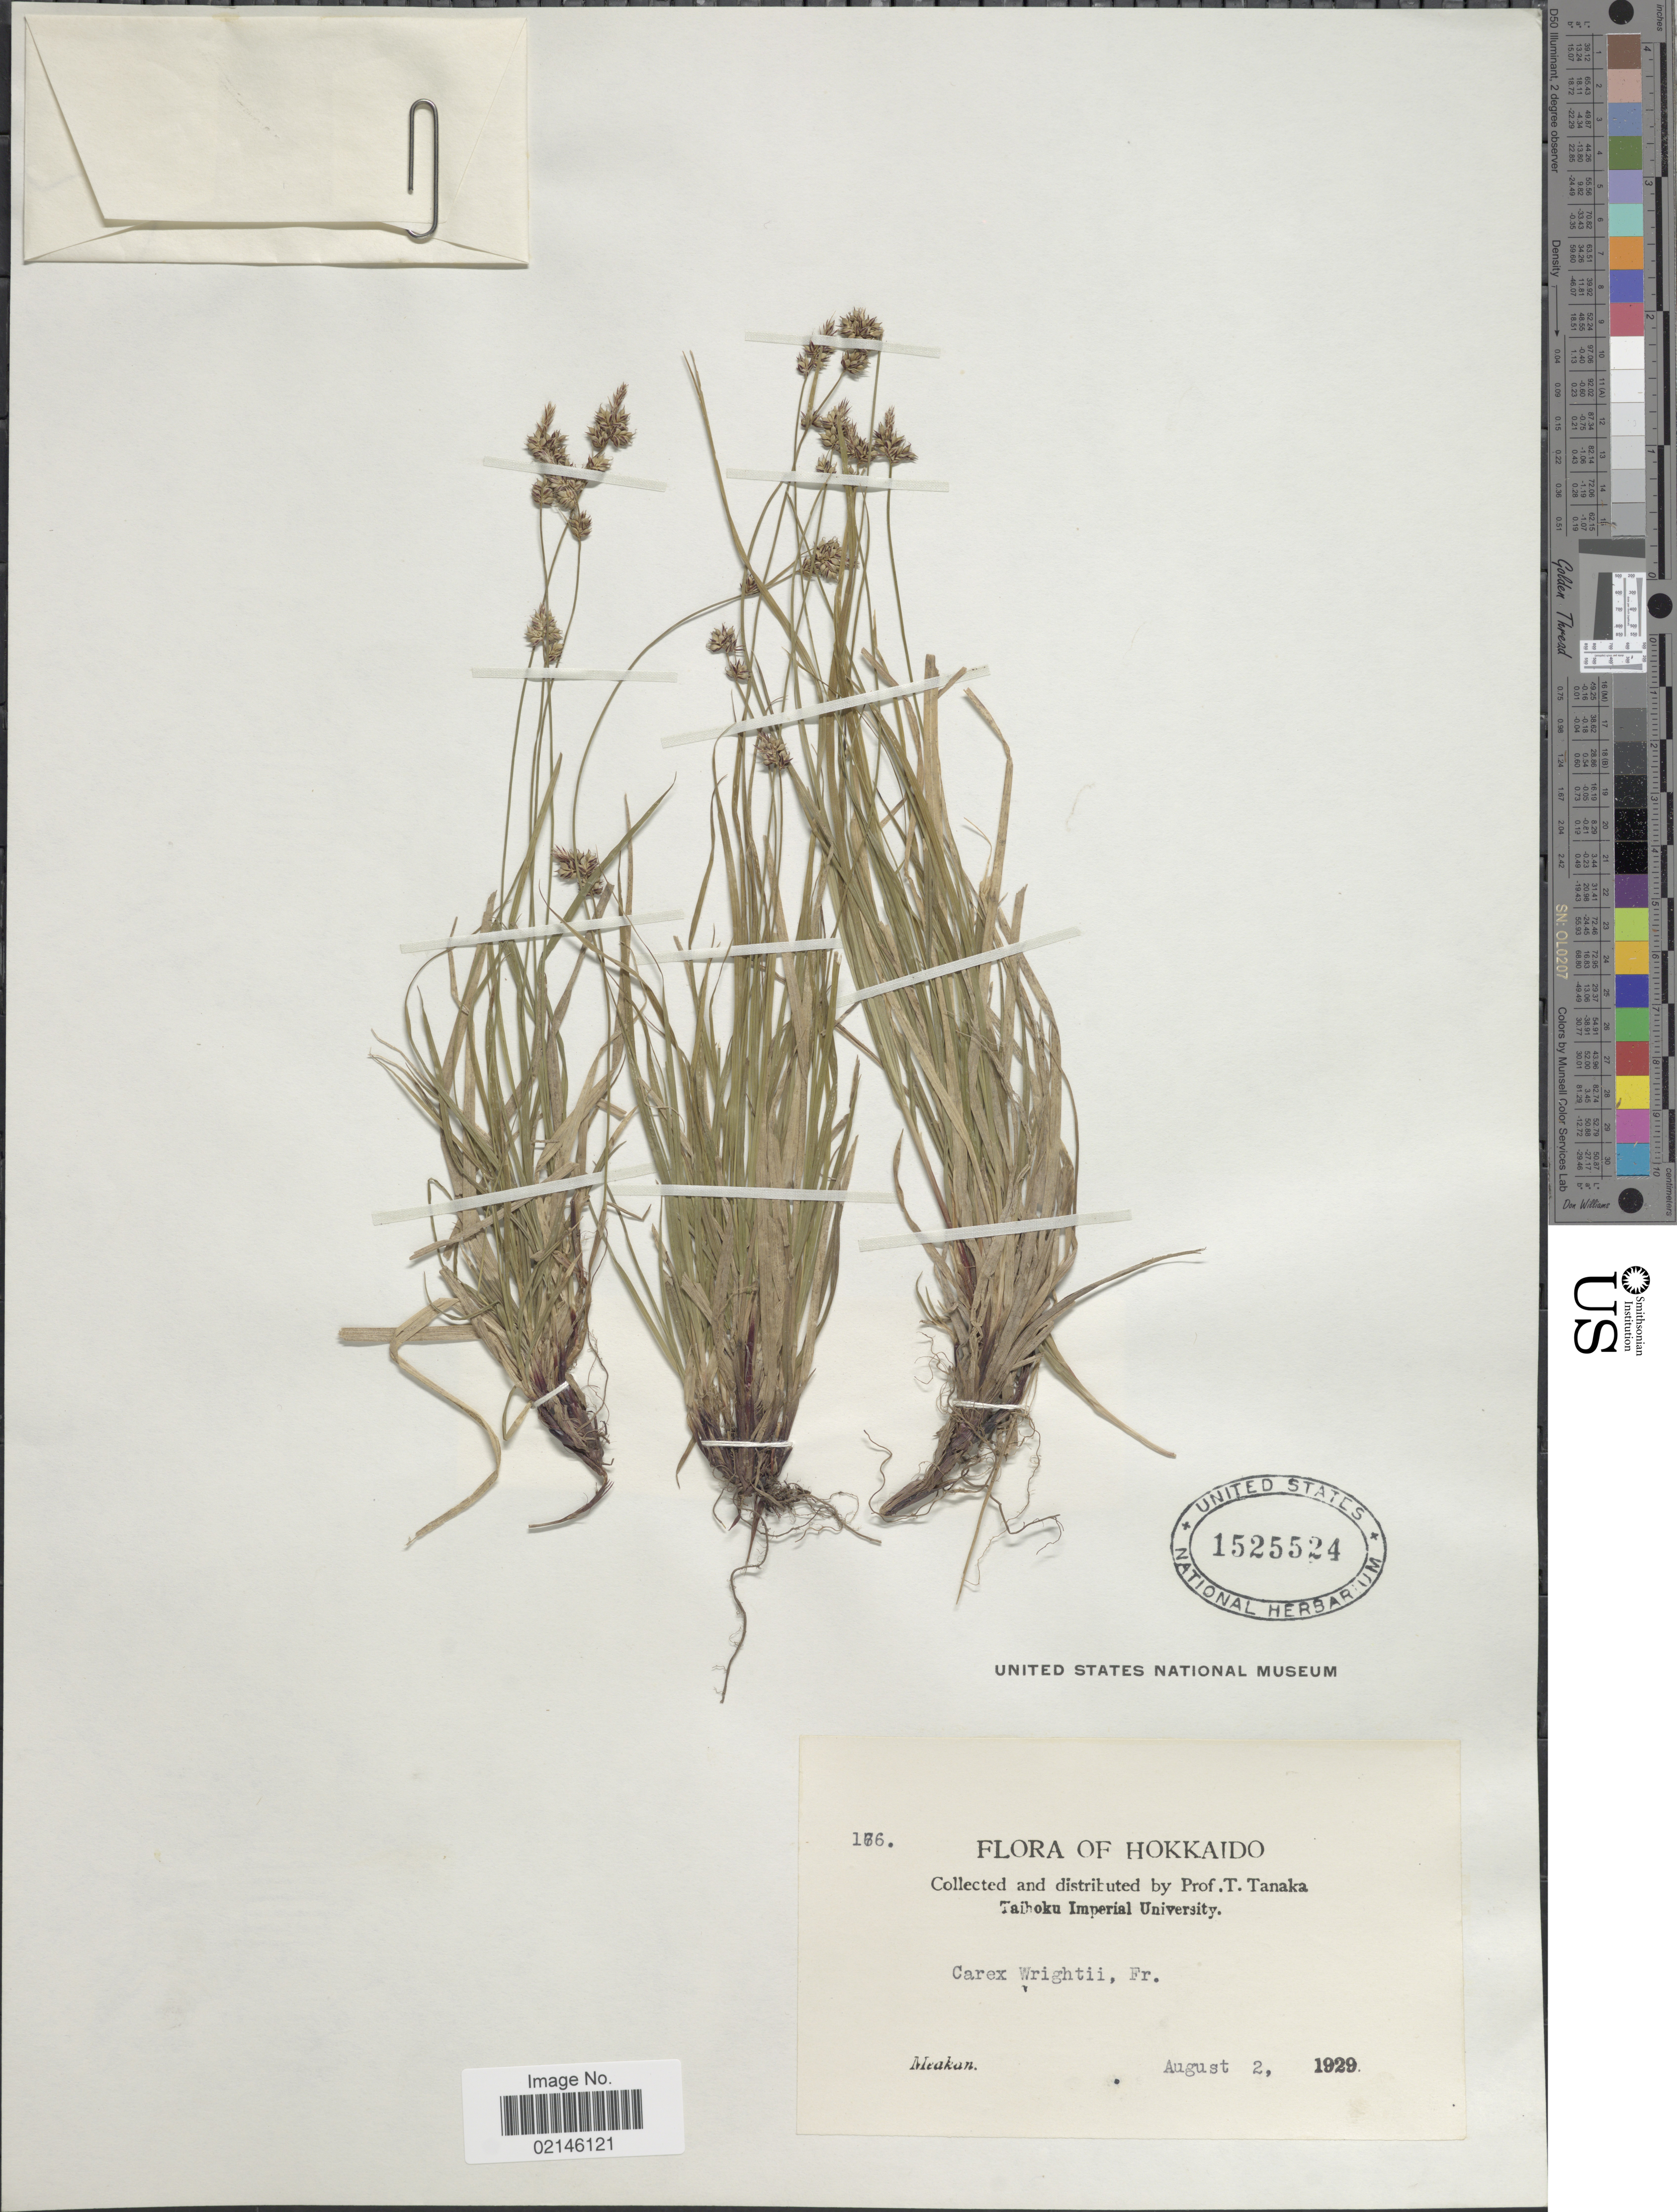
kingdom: Plantae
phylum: Tracheophyta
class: Liliopsida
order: Poales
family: Cyperaceae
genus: Carex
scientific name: Carex oxyandra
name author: (Franch. & Sav.) Kudô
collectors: T. Tanaka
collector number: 176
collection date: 1929-08-02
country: Japan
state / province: Hokkaidō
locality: Meakan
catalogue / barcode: US 1525524